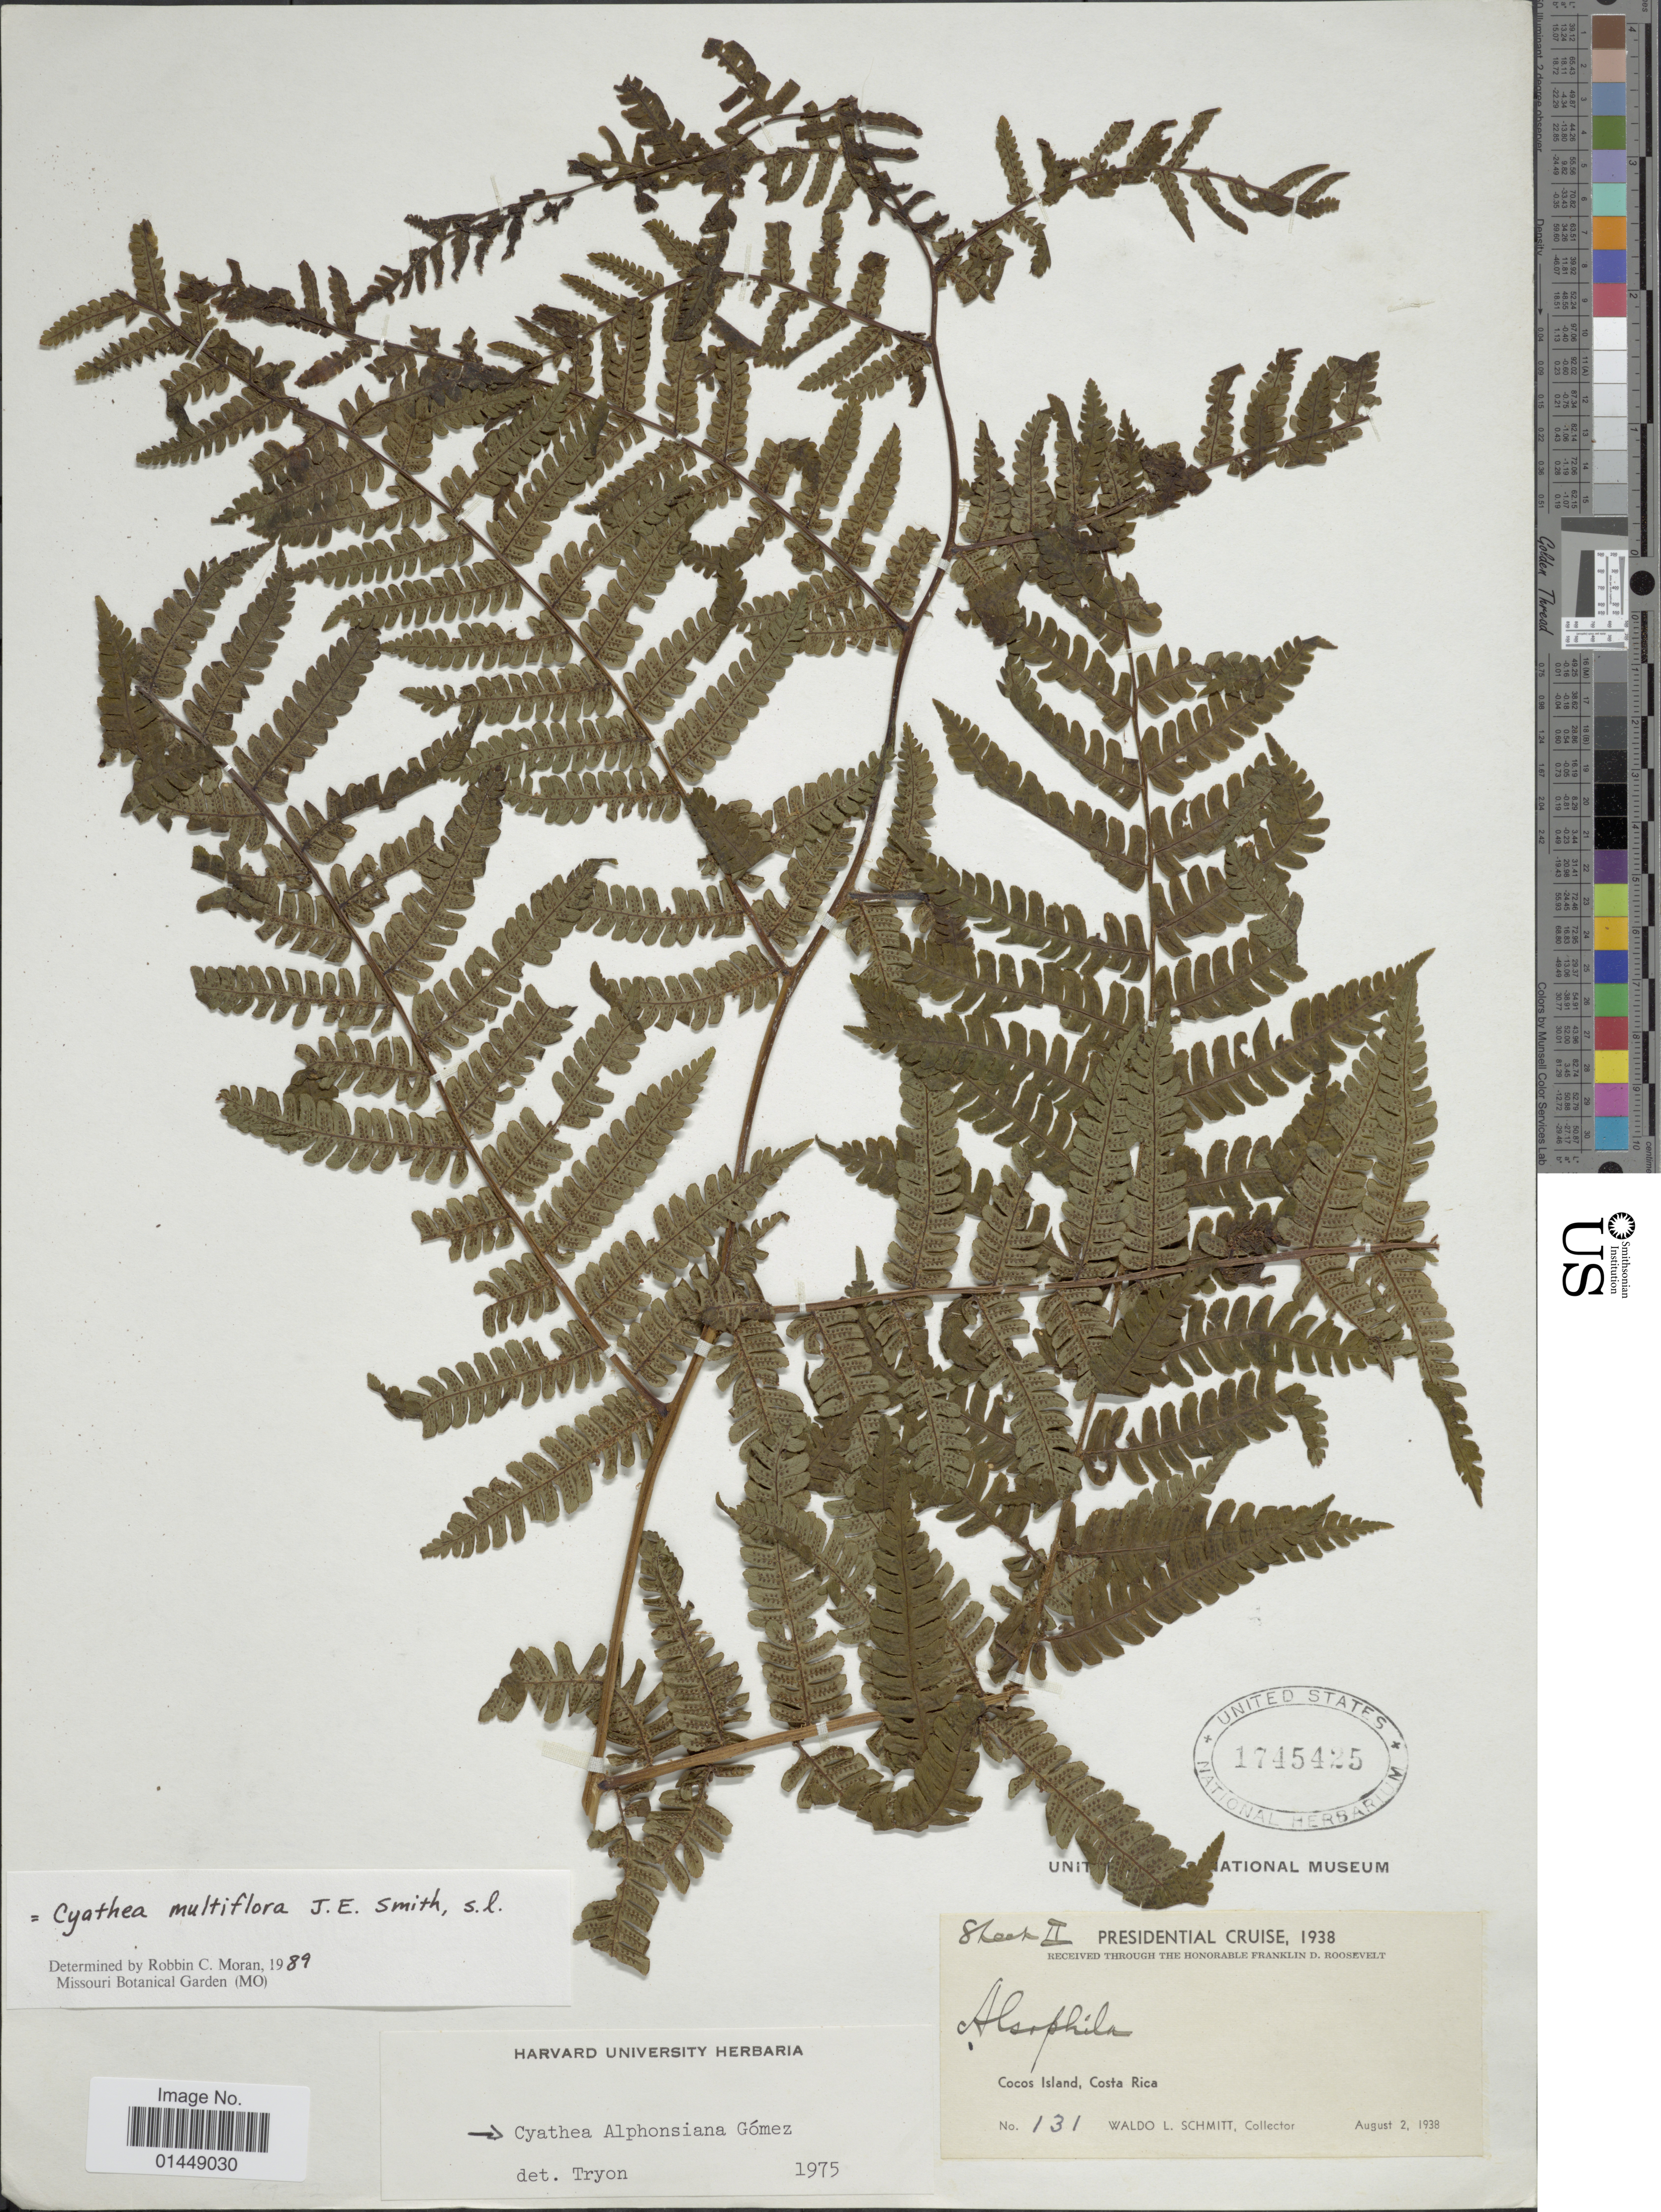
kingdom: Plantae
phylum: Tracheophyta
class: Polypodiopsida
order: Cyatheales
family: Cyatheaceae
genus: Cyathea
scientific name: Cyathea multiflora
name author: Sm.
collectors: W. L. Schmitt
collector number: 131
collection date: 1938-08-02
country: Costa Rica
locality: Cocos Island, Costa Rica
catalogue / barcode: US 1745425